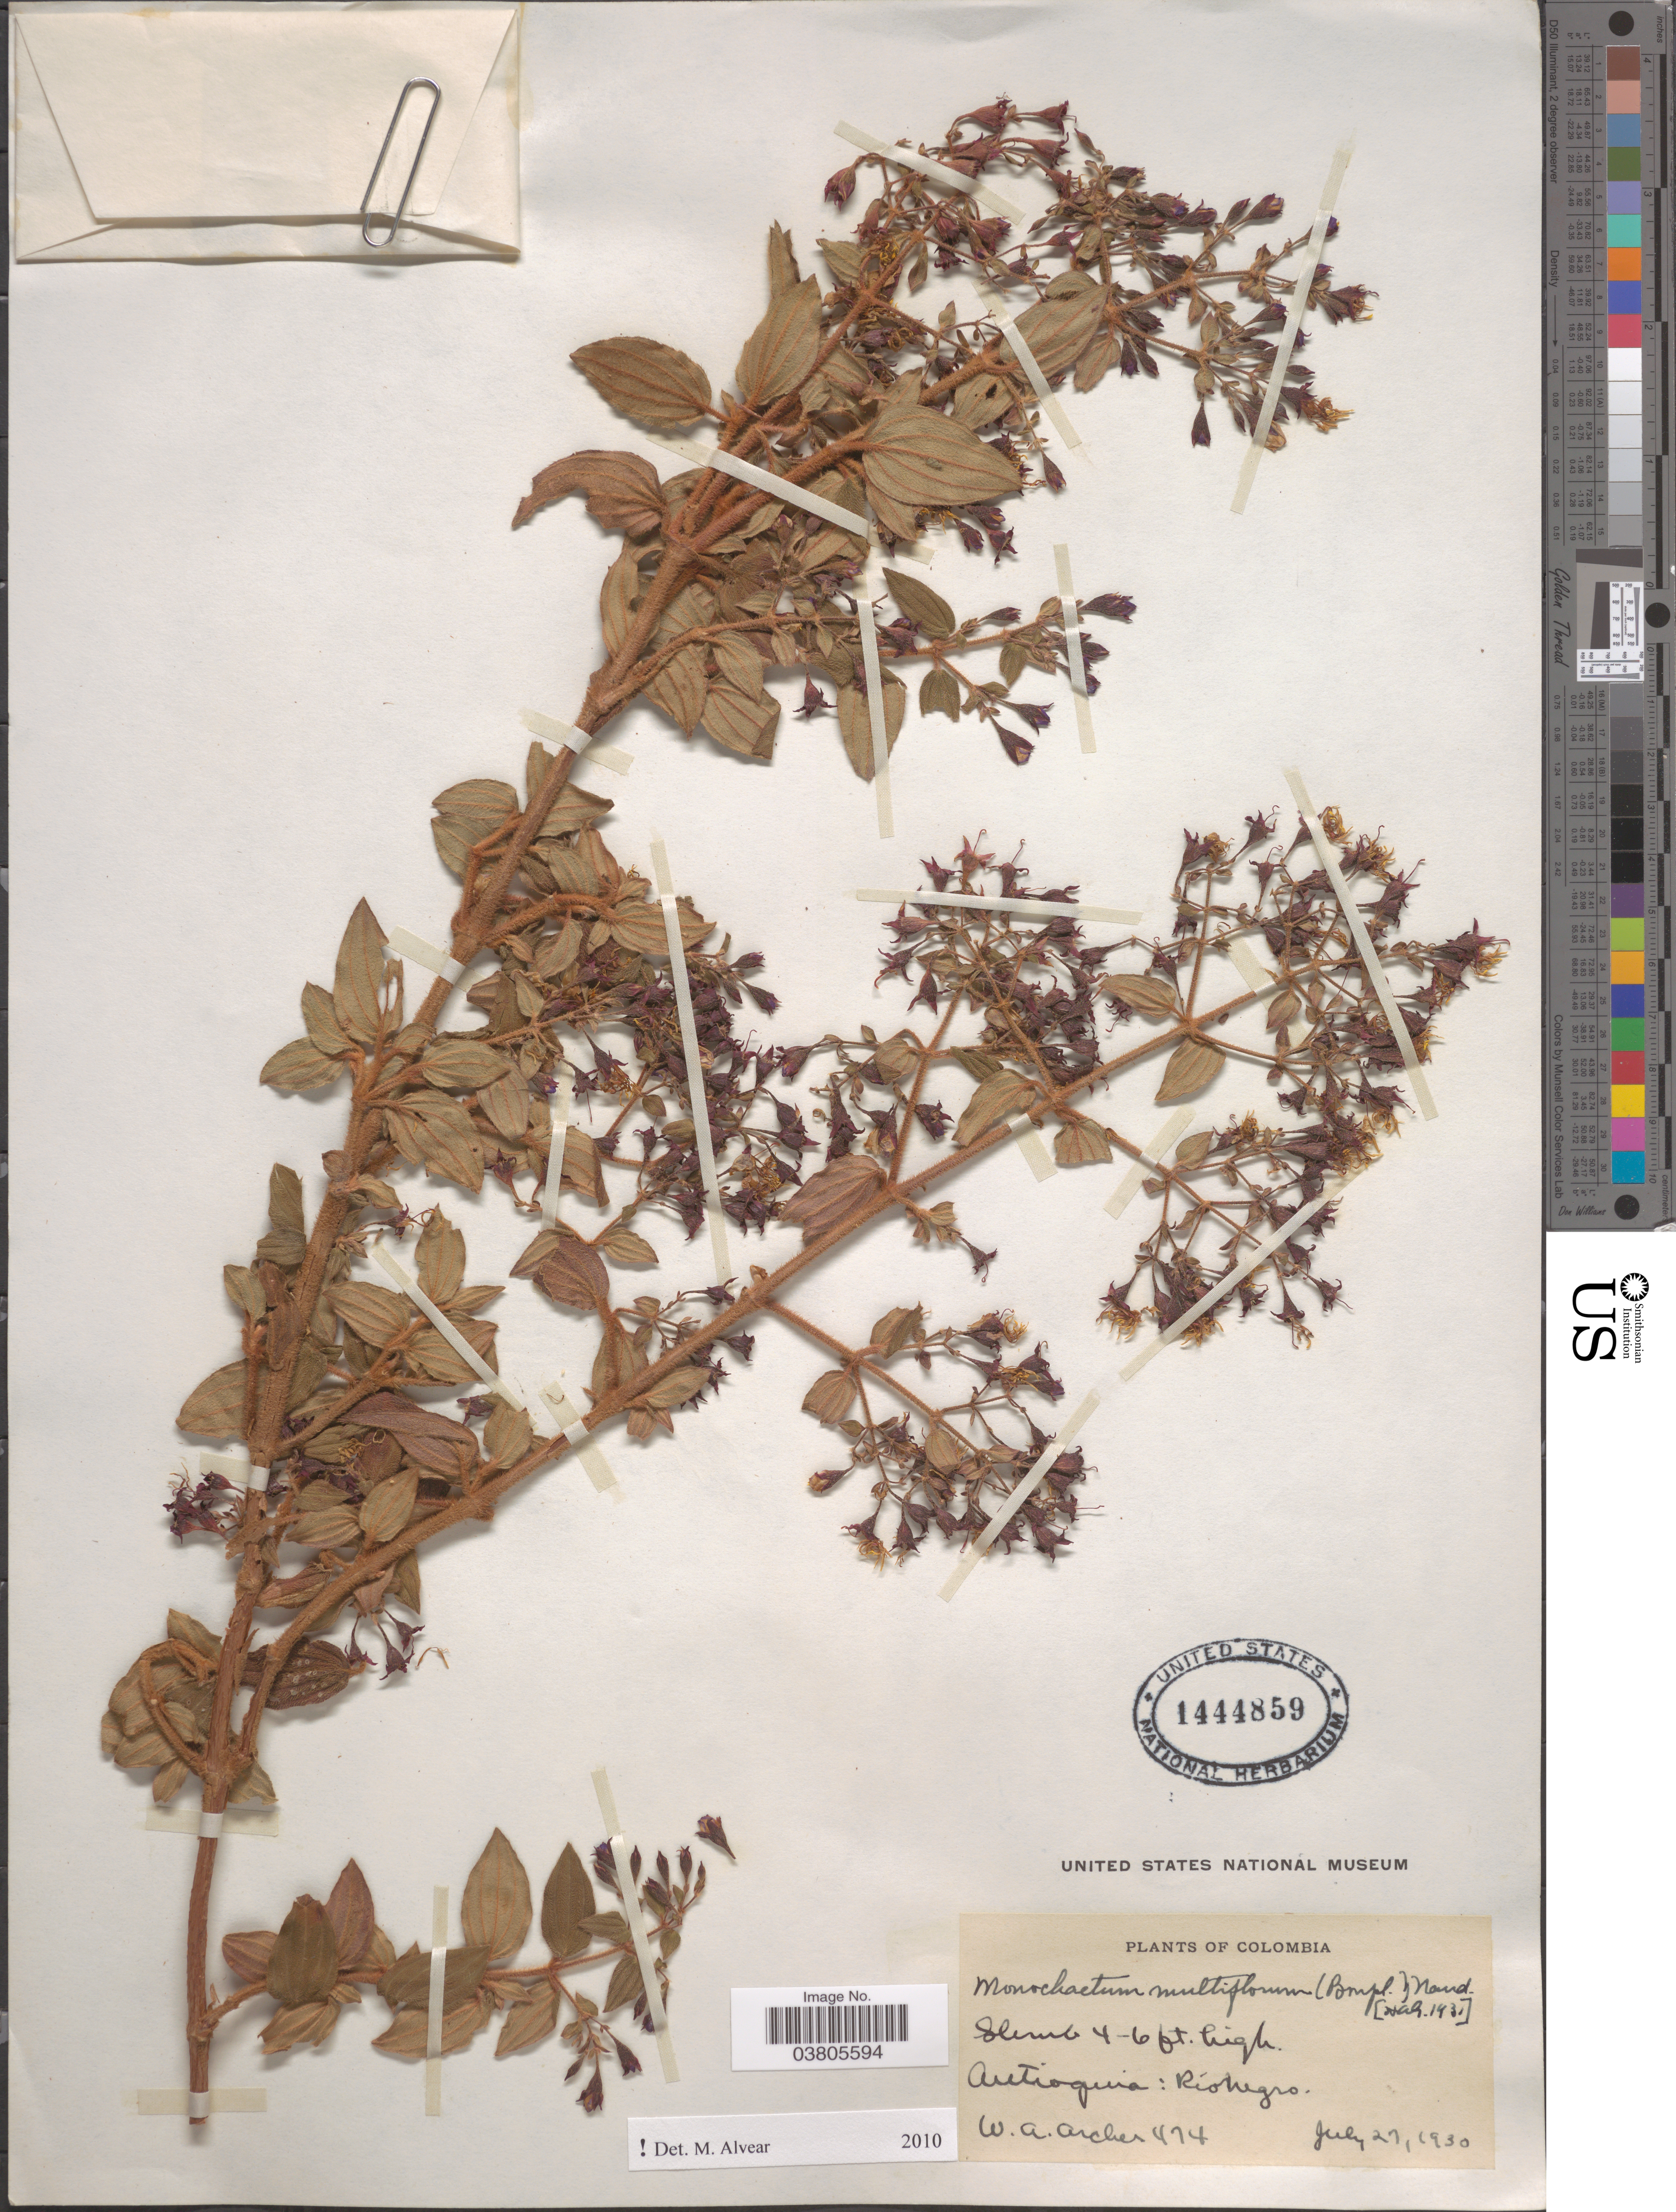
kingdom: Plantae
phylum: Tracheophyta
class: Magnoliopsida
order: Myrtales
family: Melastomataceae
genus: Monochaetum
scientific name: Monochaetum multiflorum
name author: (Bonpl.) Naudin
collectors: W. Archer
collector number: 474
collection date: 1930-07-27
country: Colombia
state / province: Antioquia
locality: Ríonegro.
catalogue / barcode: US 1444859